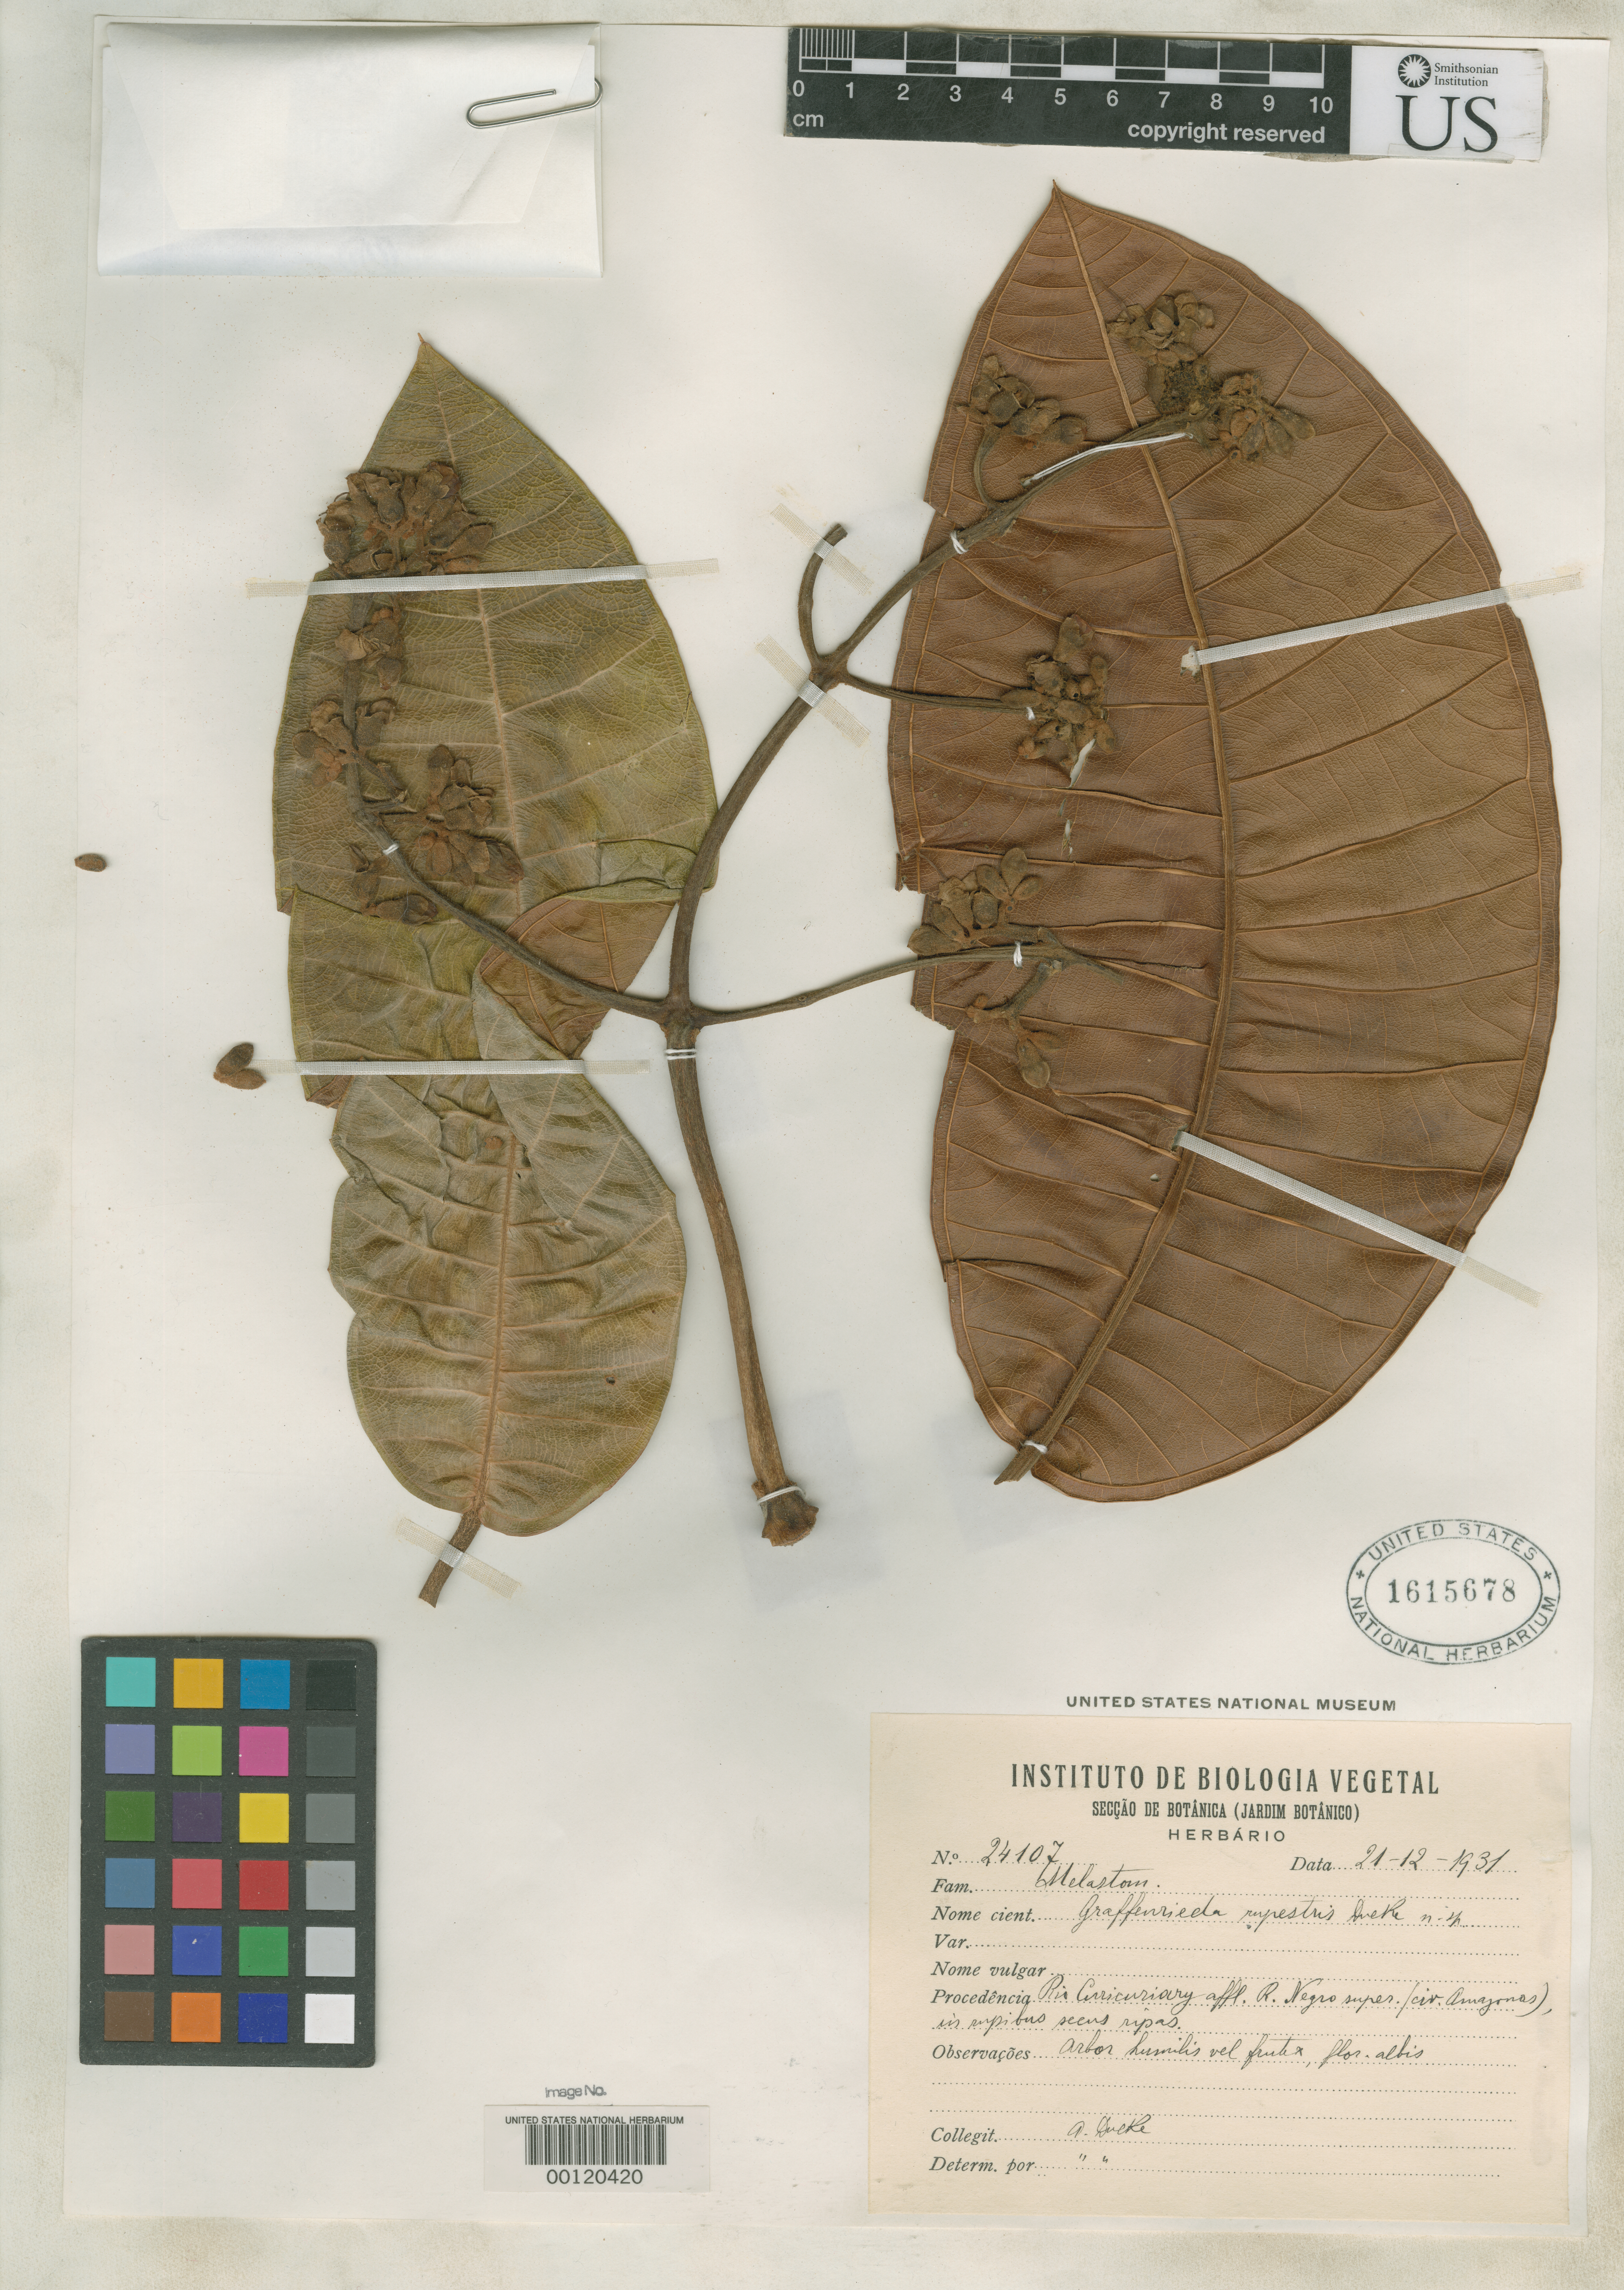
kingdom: Plantae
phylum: Tracheophyta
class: Magnoliopsida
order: Myrtales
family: Melastomataceae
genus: Graffenrieda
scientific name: Graffenrieda rupestris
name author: Ducke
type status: Isotype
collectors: A. Ducke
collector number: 24107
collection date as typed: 21 Dec 1931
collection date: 1931-12-21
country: Brazil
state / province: Amazonas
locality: Rio Curicuriary, Rio Negro.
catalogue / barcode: US 1615678